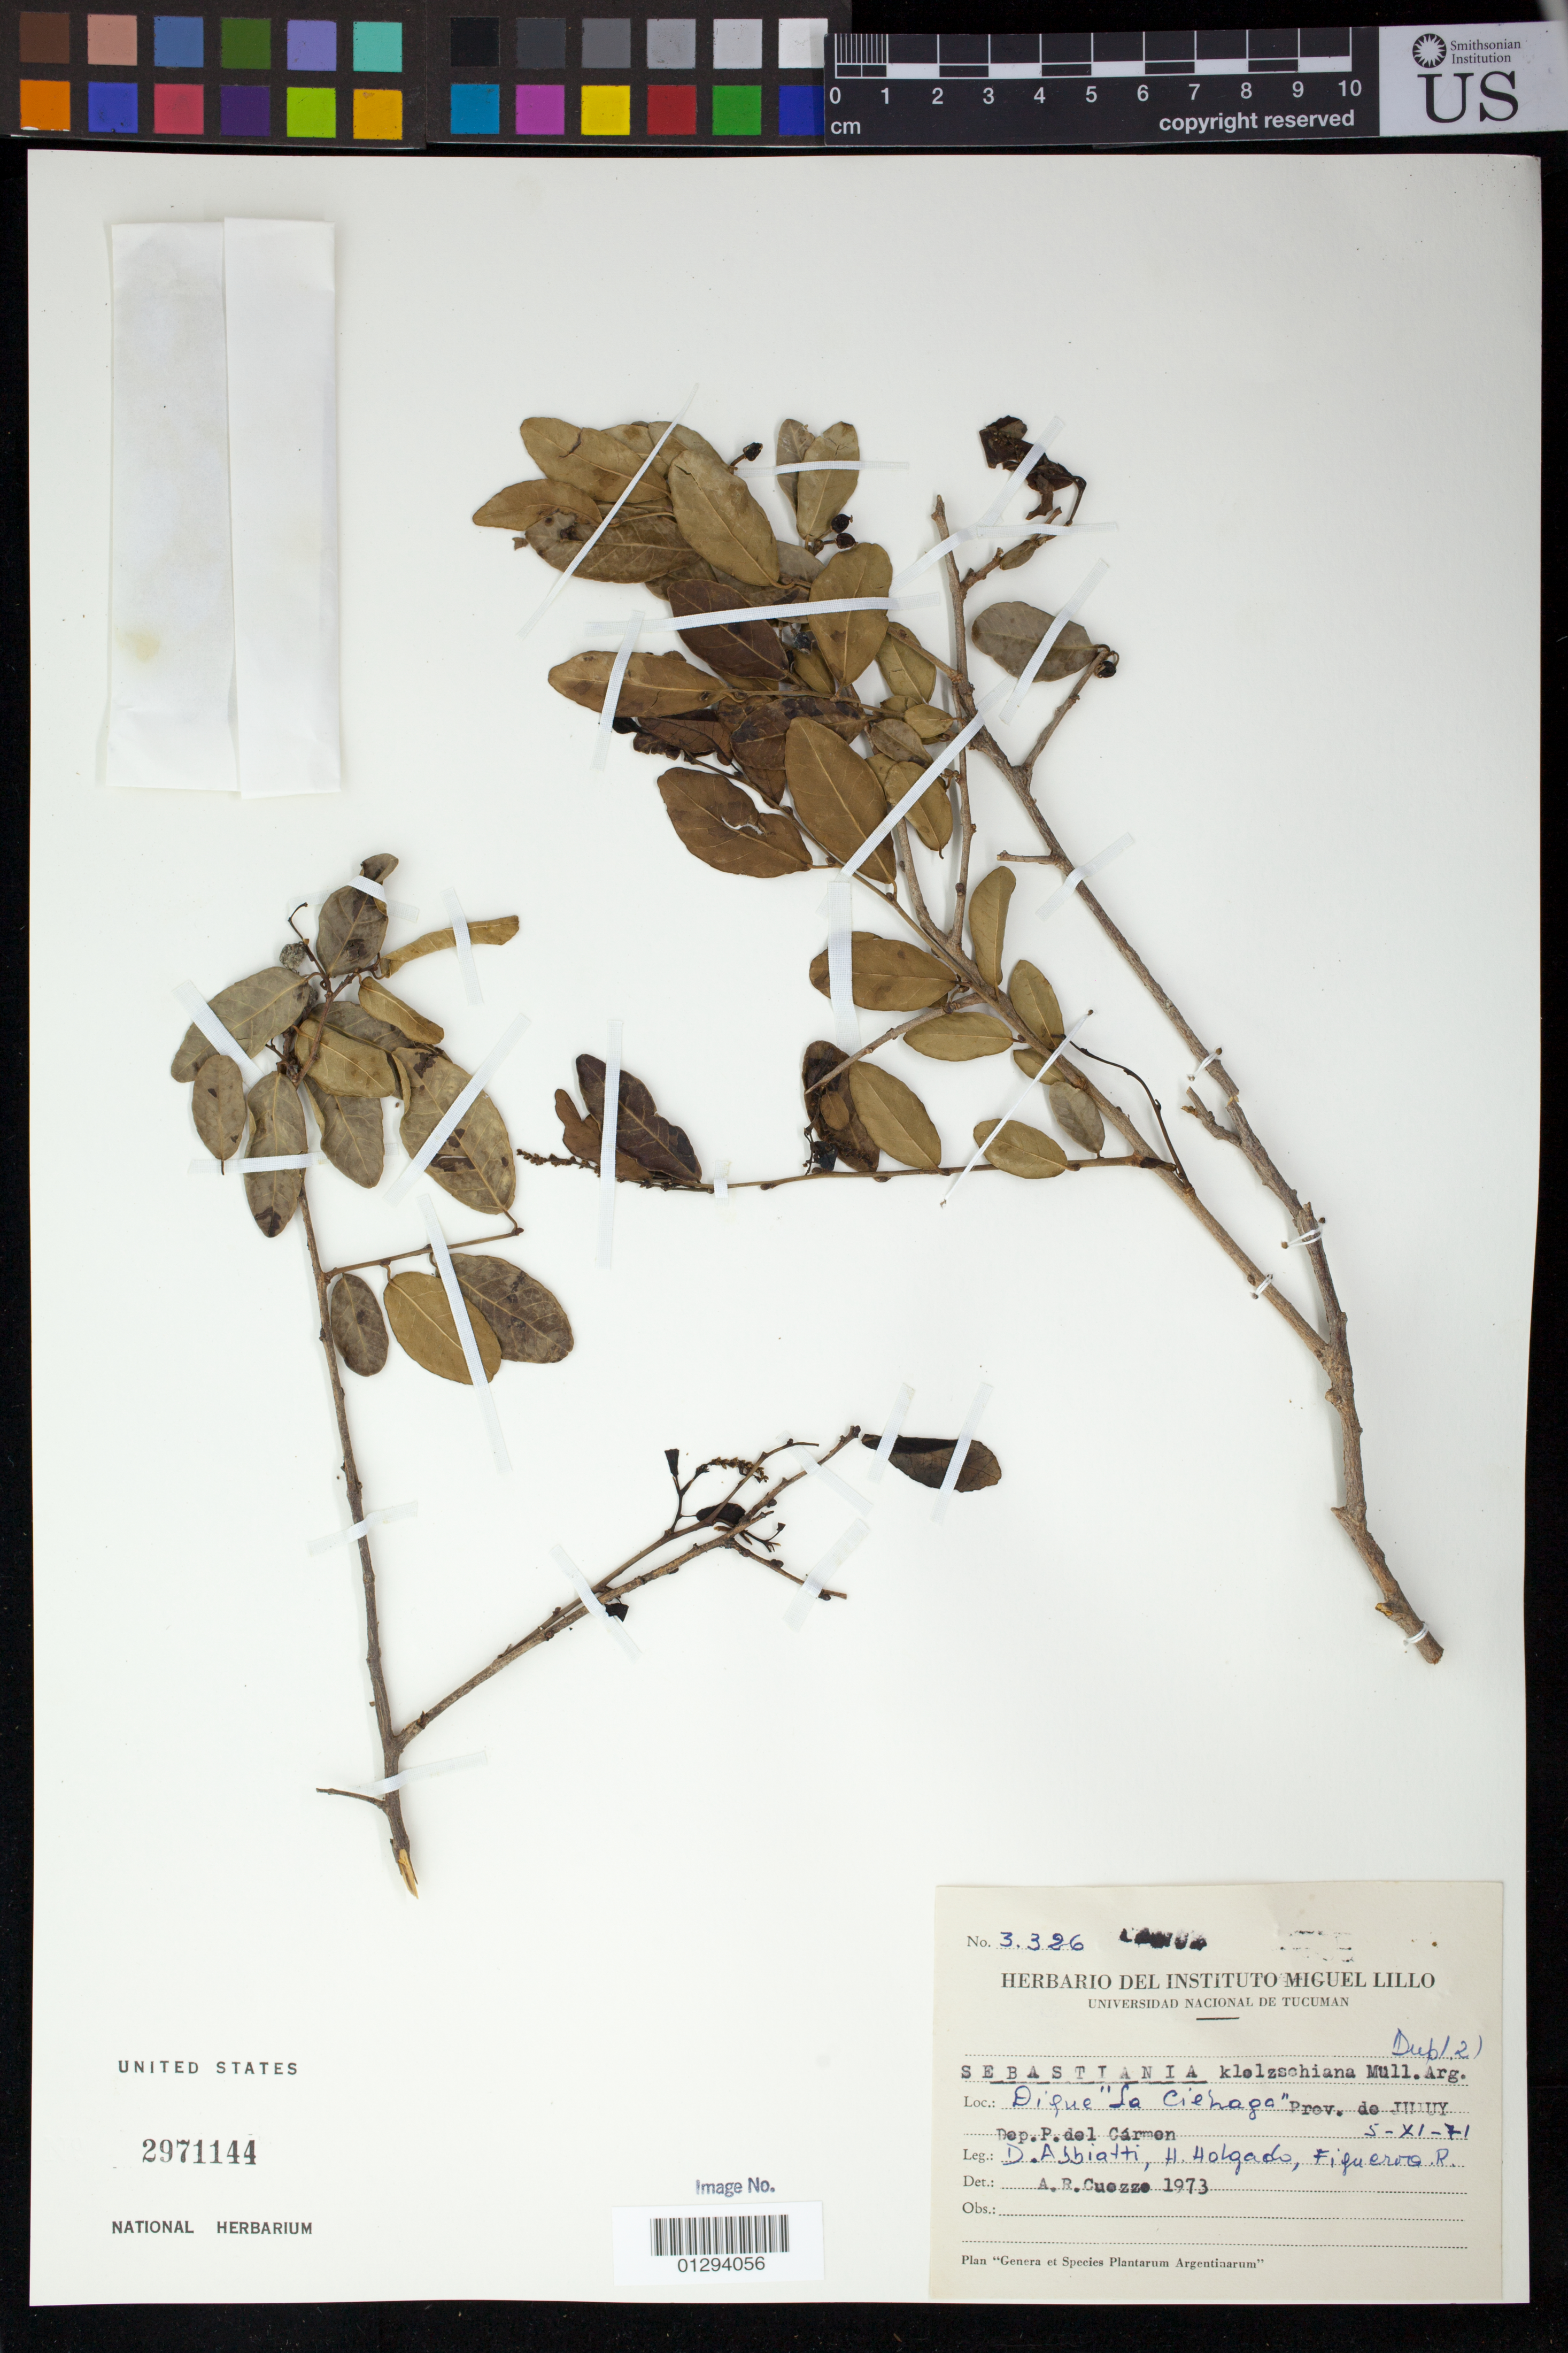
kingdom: Plantae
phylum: Tracheophyta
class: Magnoliopsida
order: Malpighiales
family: Euphorbiaceae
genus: Sebastiania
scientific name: Sebastiania commersoniana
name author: (Baill.) L.B. Sm. & Downs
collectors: D. Abbiatti, H. Holgado & R. Figueroa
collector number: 3326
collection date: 1971-11-05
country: Argentina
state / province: Jujuy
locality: Dique "La Cienaga" Prov. de Jujuy, dep. P.del Carmen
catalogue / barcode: US 2971144